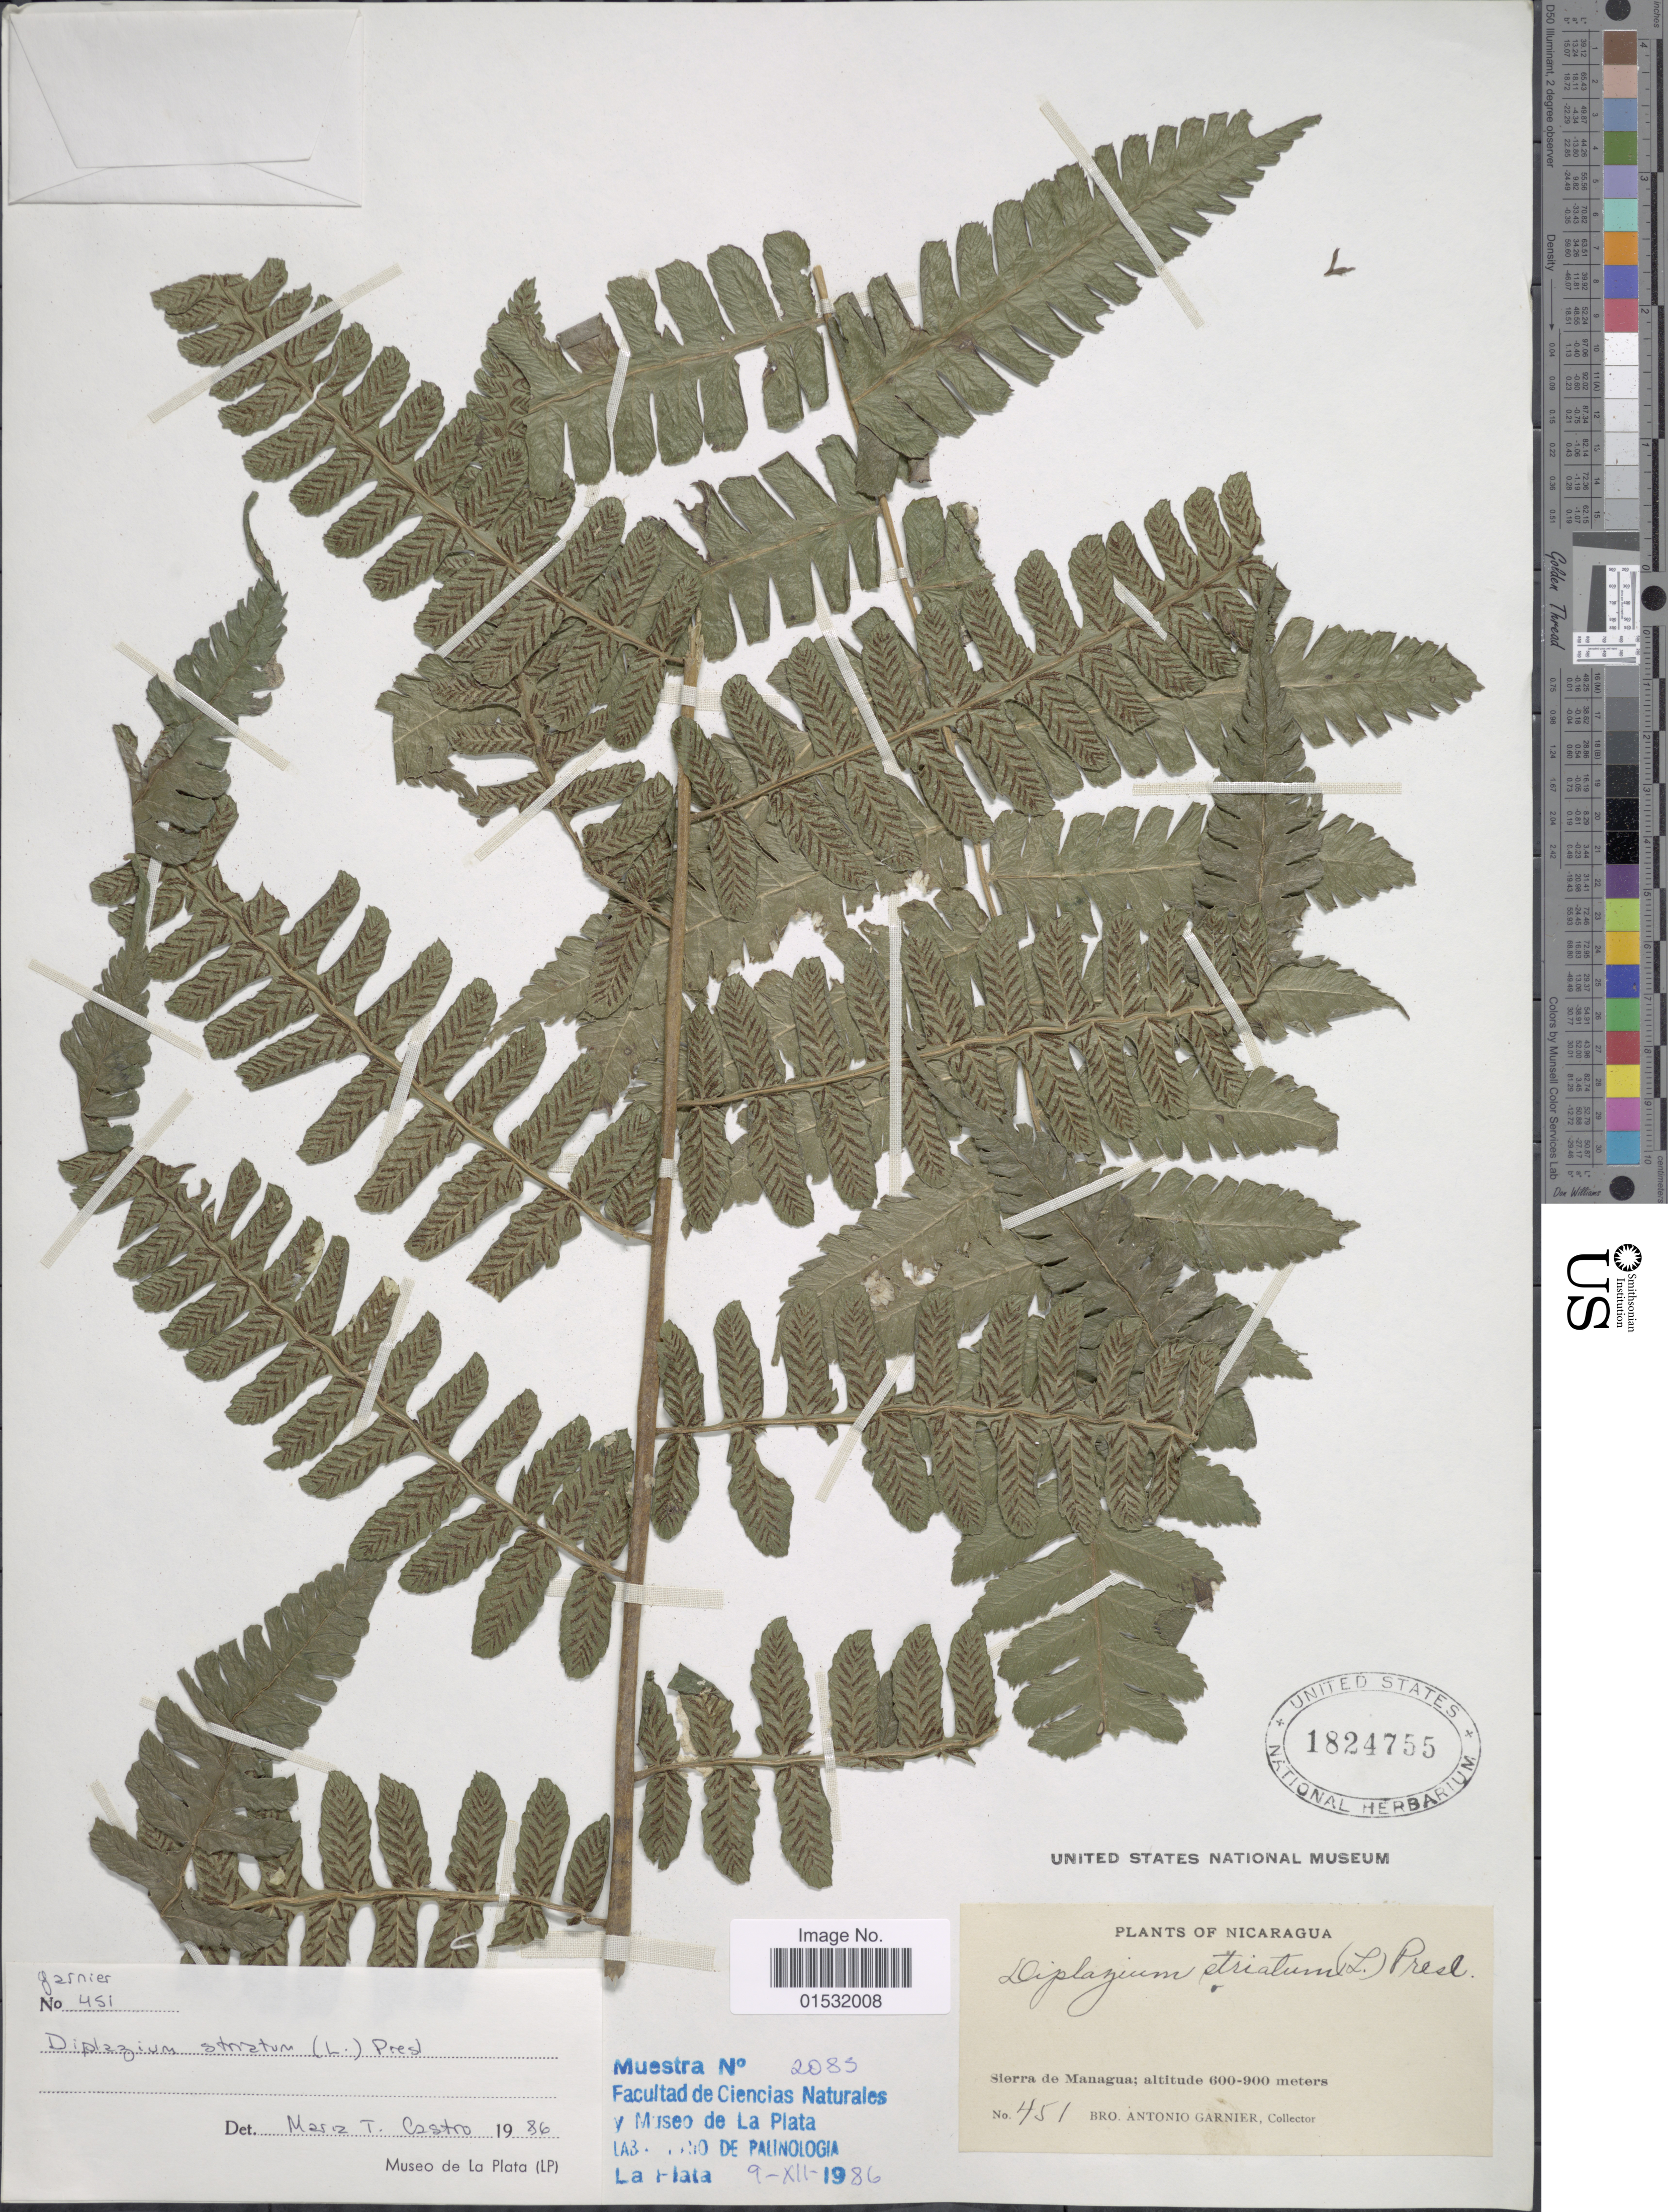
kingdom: Plantae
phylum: Tracheophyta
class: Polypodiopsida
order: Polypodiales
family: Athyriaceae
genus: Diplazium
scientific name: Diplazium striatum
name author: (L.) C. Presl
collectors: Bro. A. Garnier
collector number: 451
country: Nicaragua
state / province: Managua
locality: Sierra de Managua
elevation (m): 600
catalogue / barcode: US 1824755